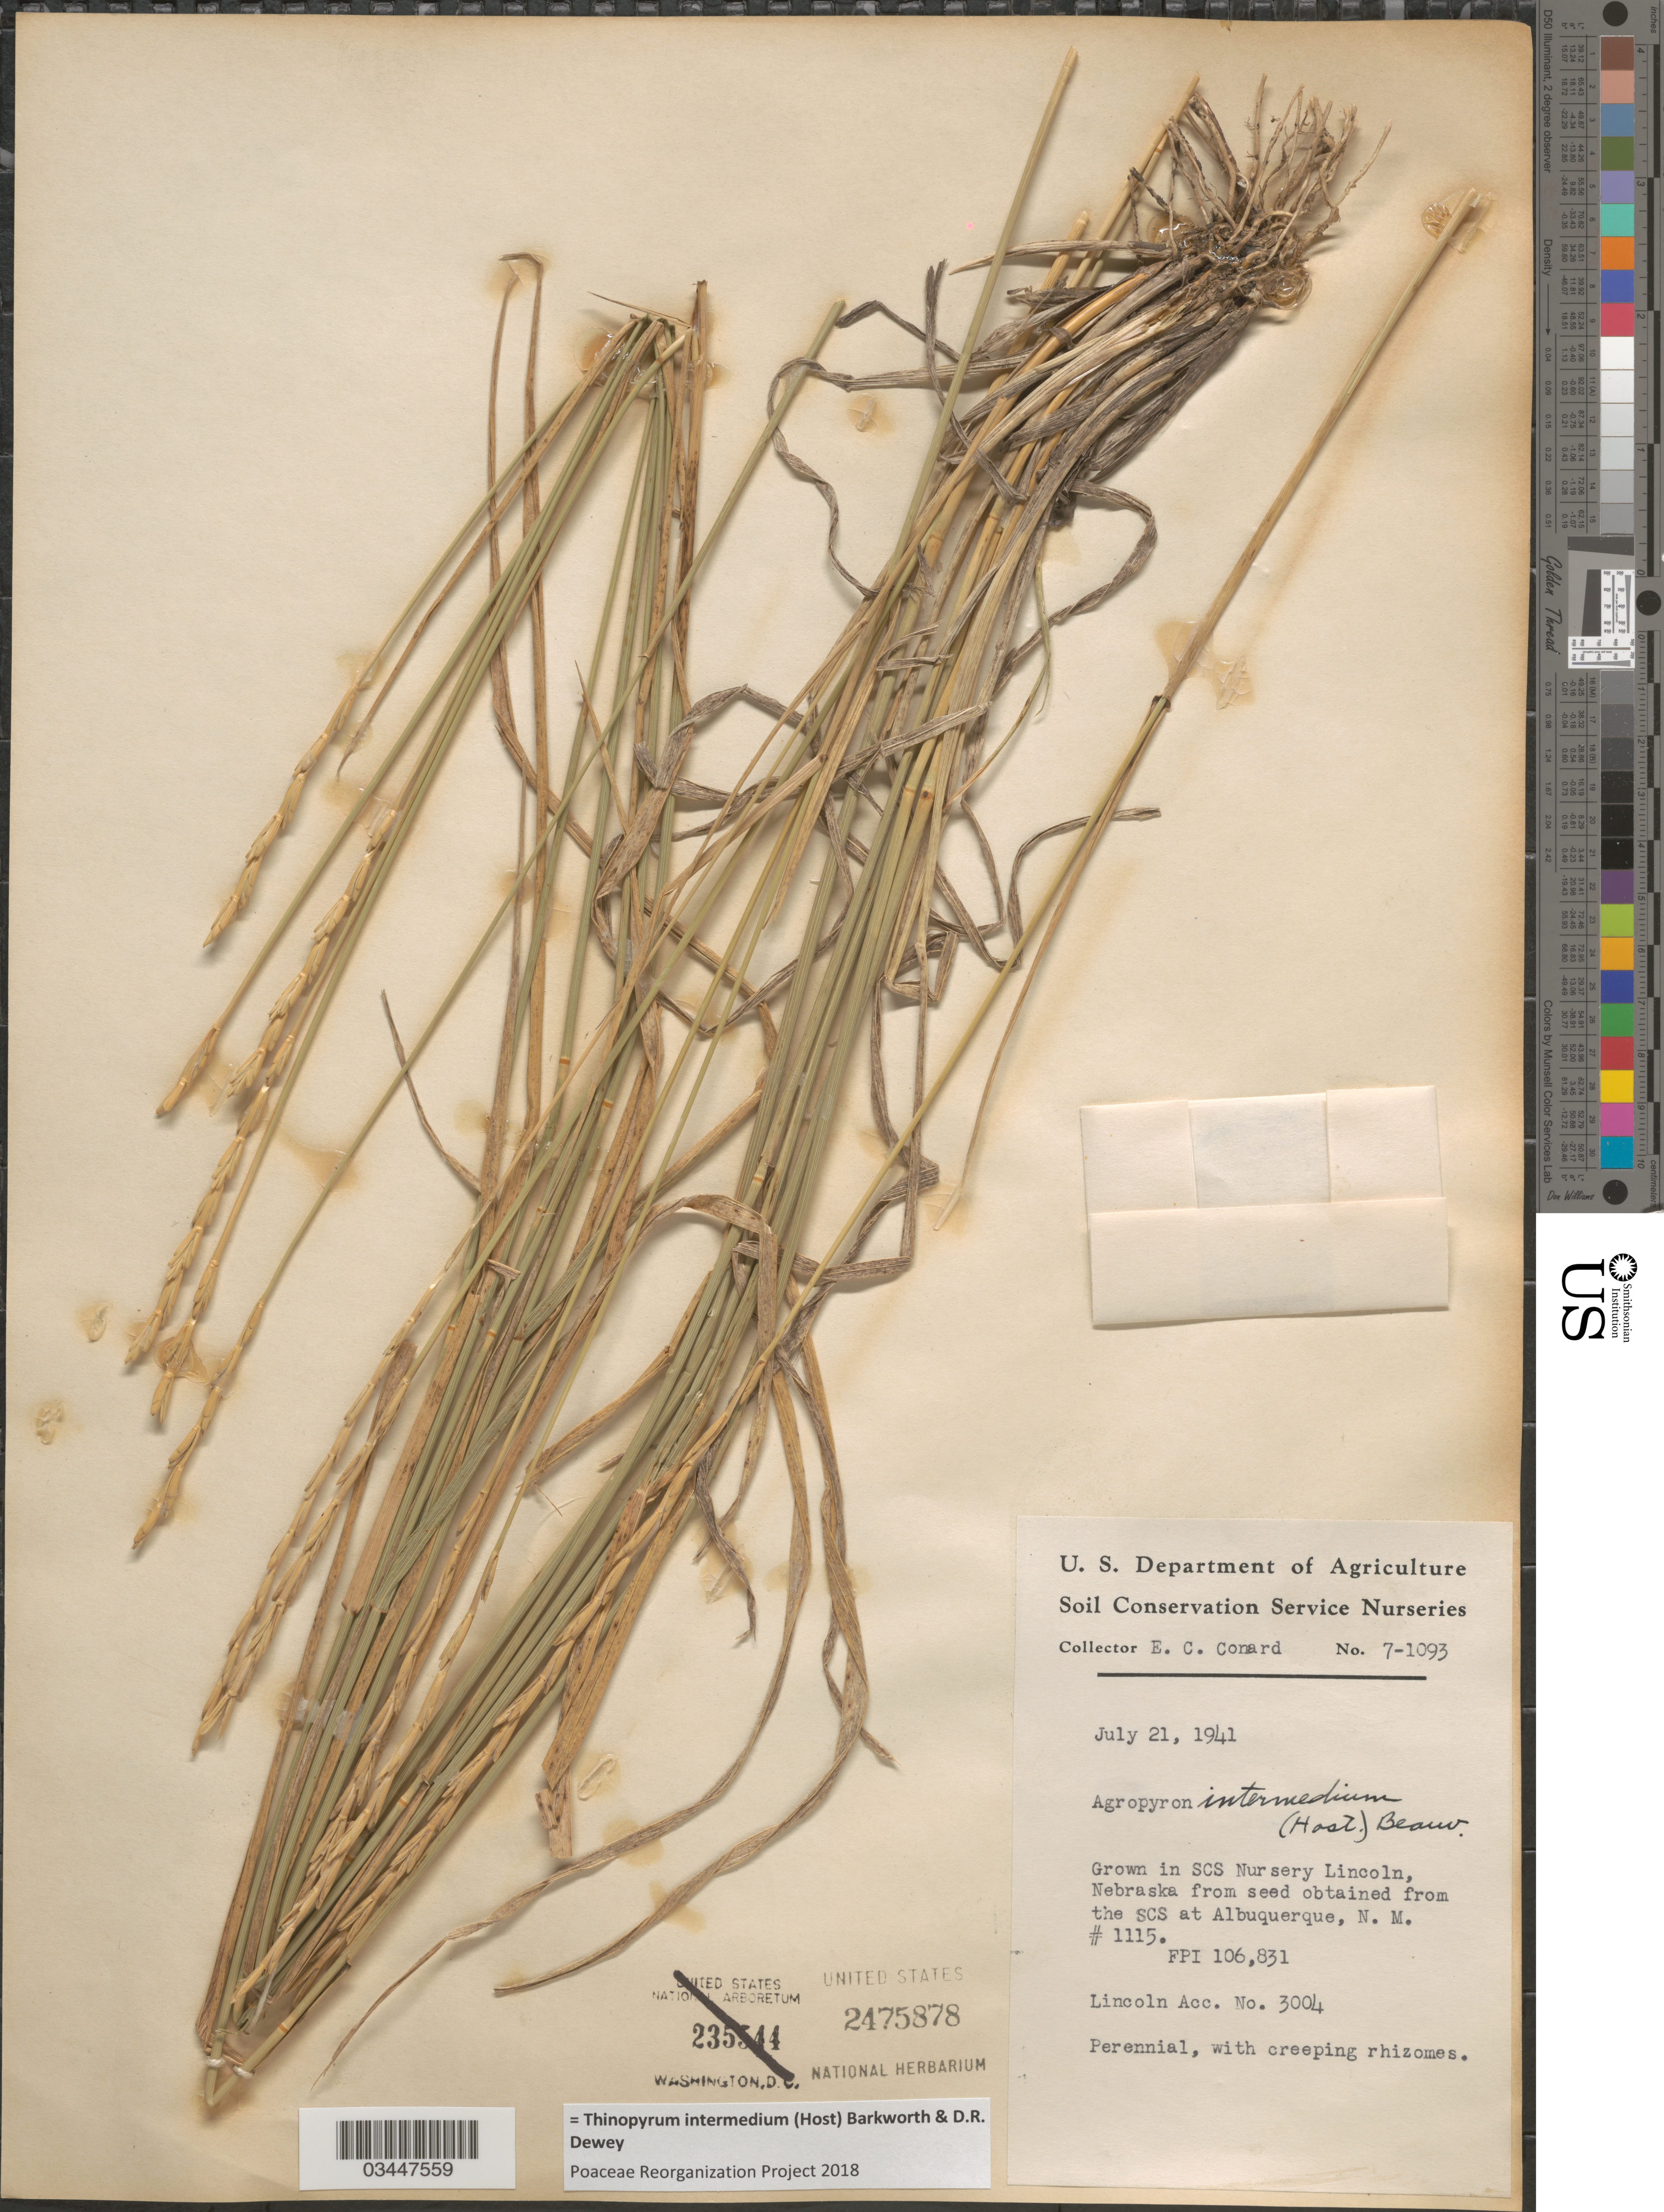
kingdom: Plantae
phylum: Tracheophyta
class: Liliopsida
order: Poales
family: Poaceae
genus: Thinopyrum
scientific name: Thinopyrum intermedium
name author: (Host) Barkworth & Dewey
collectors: E. Conard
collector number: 7-1093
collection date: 1941-07-21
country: United States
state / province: Nebraska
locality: In SCS Nursery Lincoln.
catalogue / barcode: US 2475878